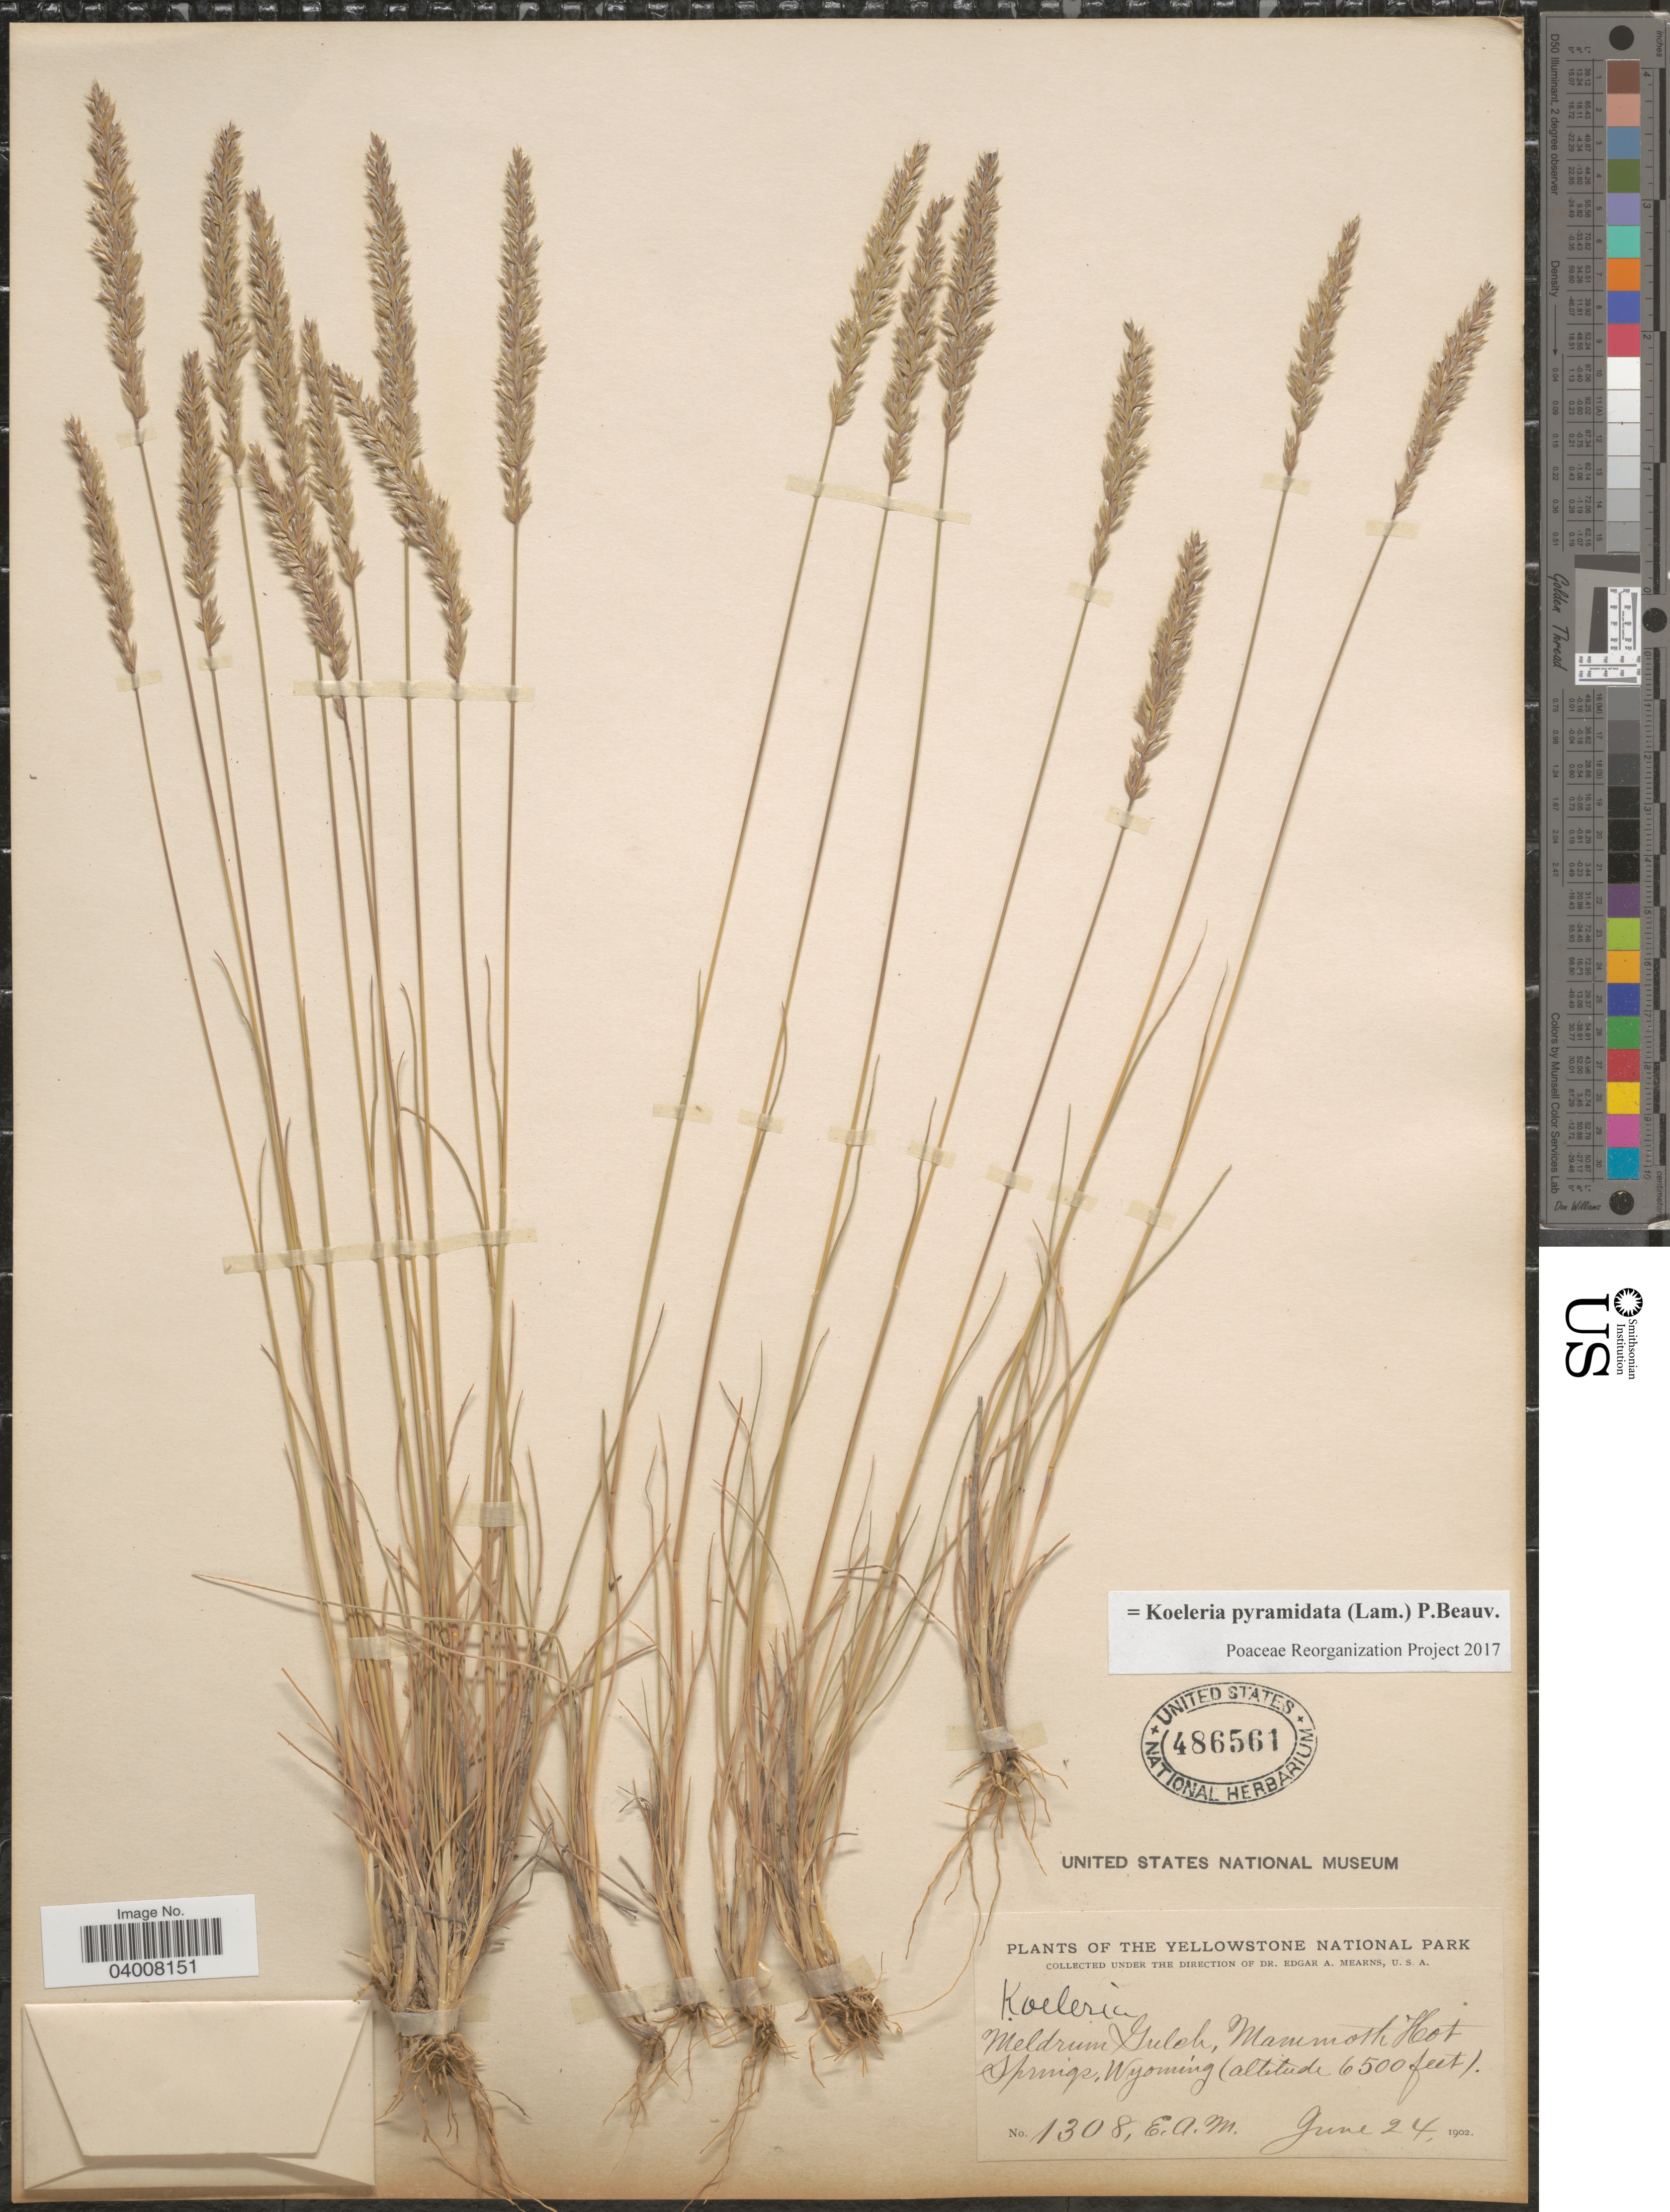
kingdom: Plantae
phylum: Tracheophyta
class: Liliopsida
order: Poales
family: Poaceae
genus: Koeleria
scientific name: Koeleria pyramidata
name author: (Lam.) P. Beauv.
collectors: E. A. Mearns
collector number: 1308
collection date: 1902-06-24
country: United States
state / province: Wyoming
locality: The Yellowstone National Park. Meldrum Gulch, Mammoth Hot Springs.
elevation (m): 1981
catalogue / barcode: US 486561